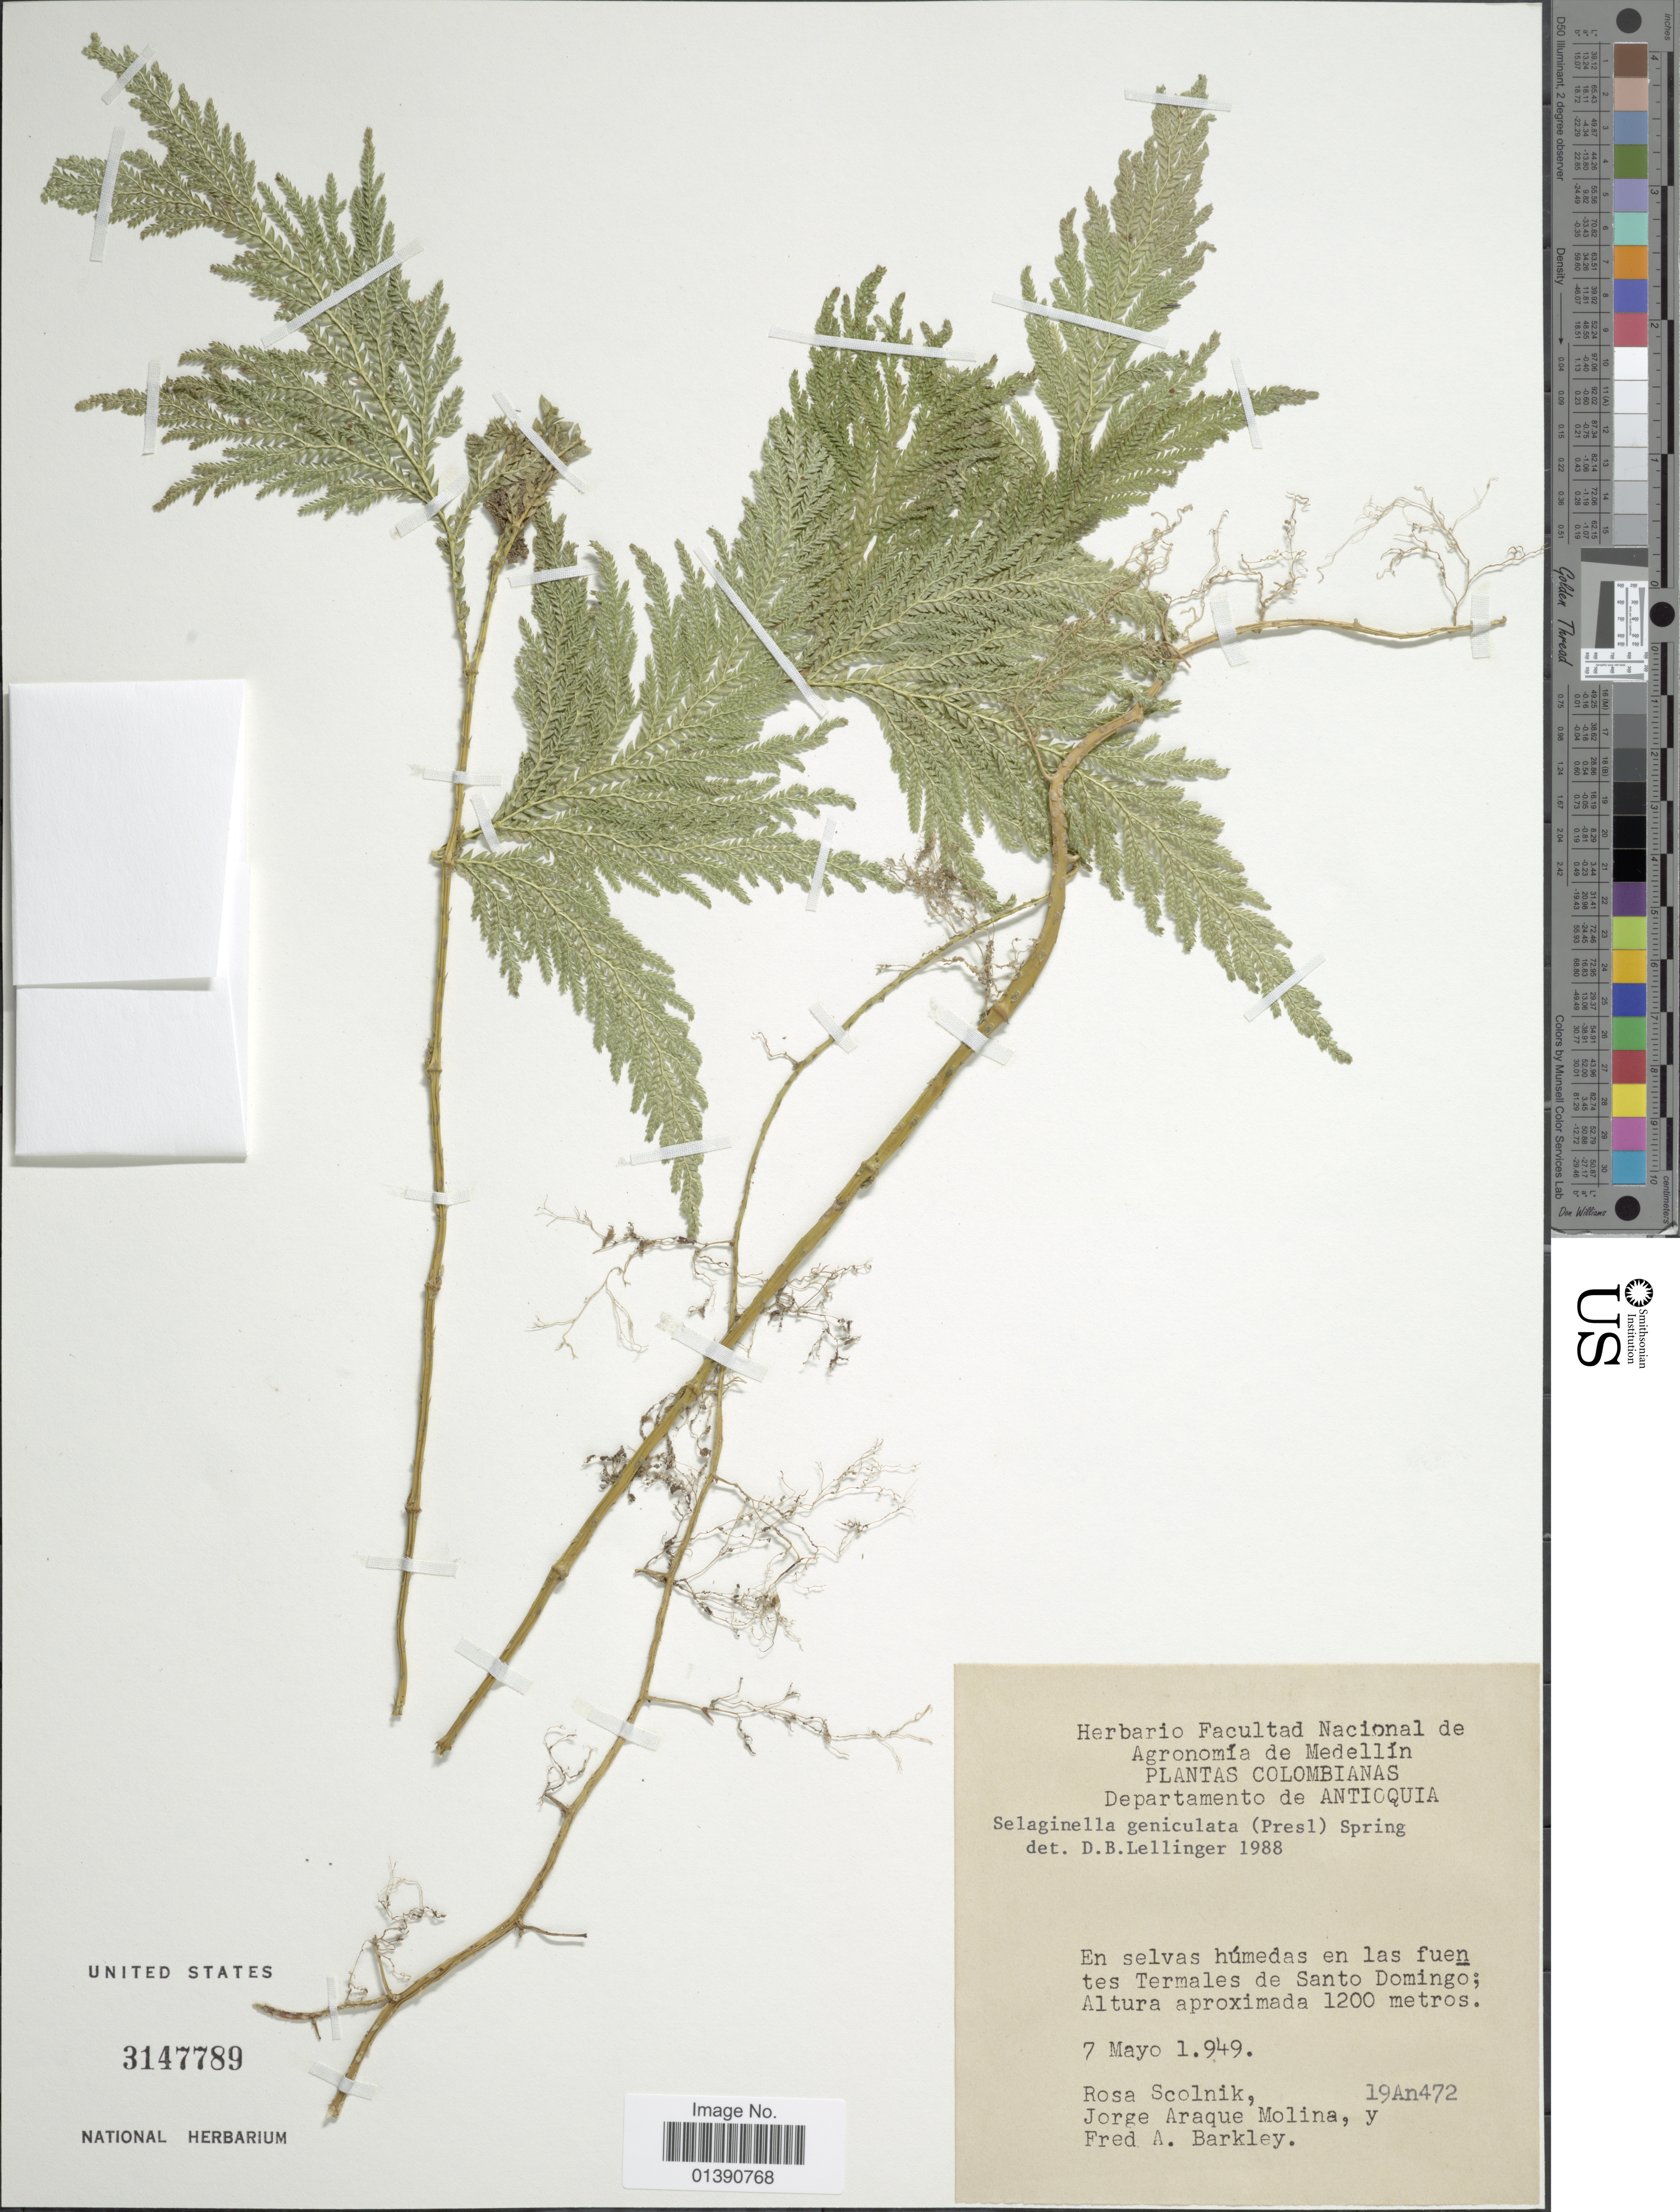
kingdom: Plantae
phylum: Tracheophyta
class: Lycopodiopsida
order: Selaginellales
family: Selaginellaceae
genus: Selaginella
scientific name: Selaginella geniculata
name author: (C. Presl) Spring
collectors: R. Scolnik, J. A. Molina & F. A. Barkley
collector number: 19An472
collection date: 1949-05-07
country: Colombia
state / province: Antioquia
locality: En selvas húmedas en las fuentes Termales de Santo Domingo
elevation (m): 1200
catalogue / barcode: US 3147789